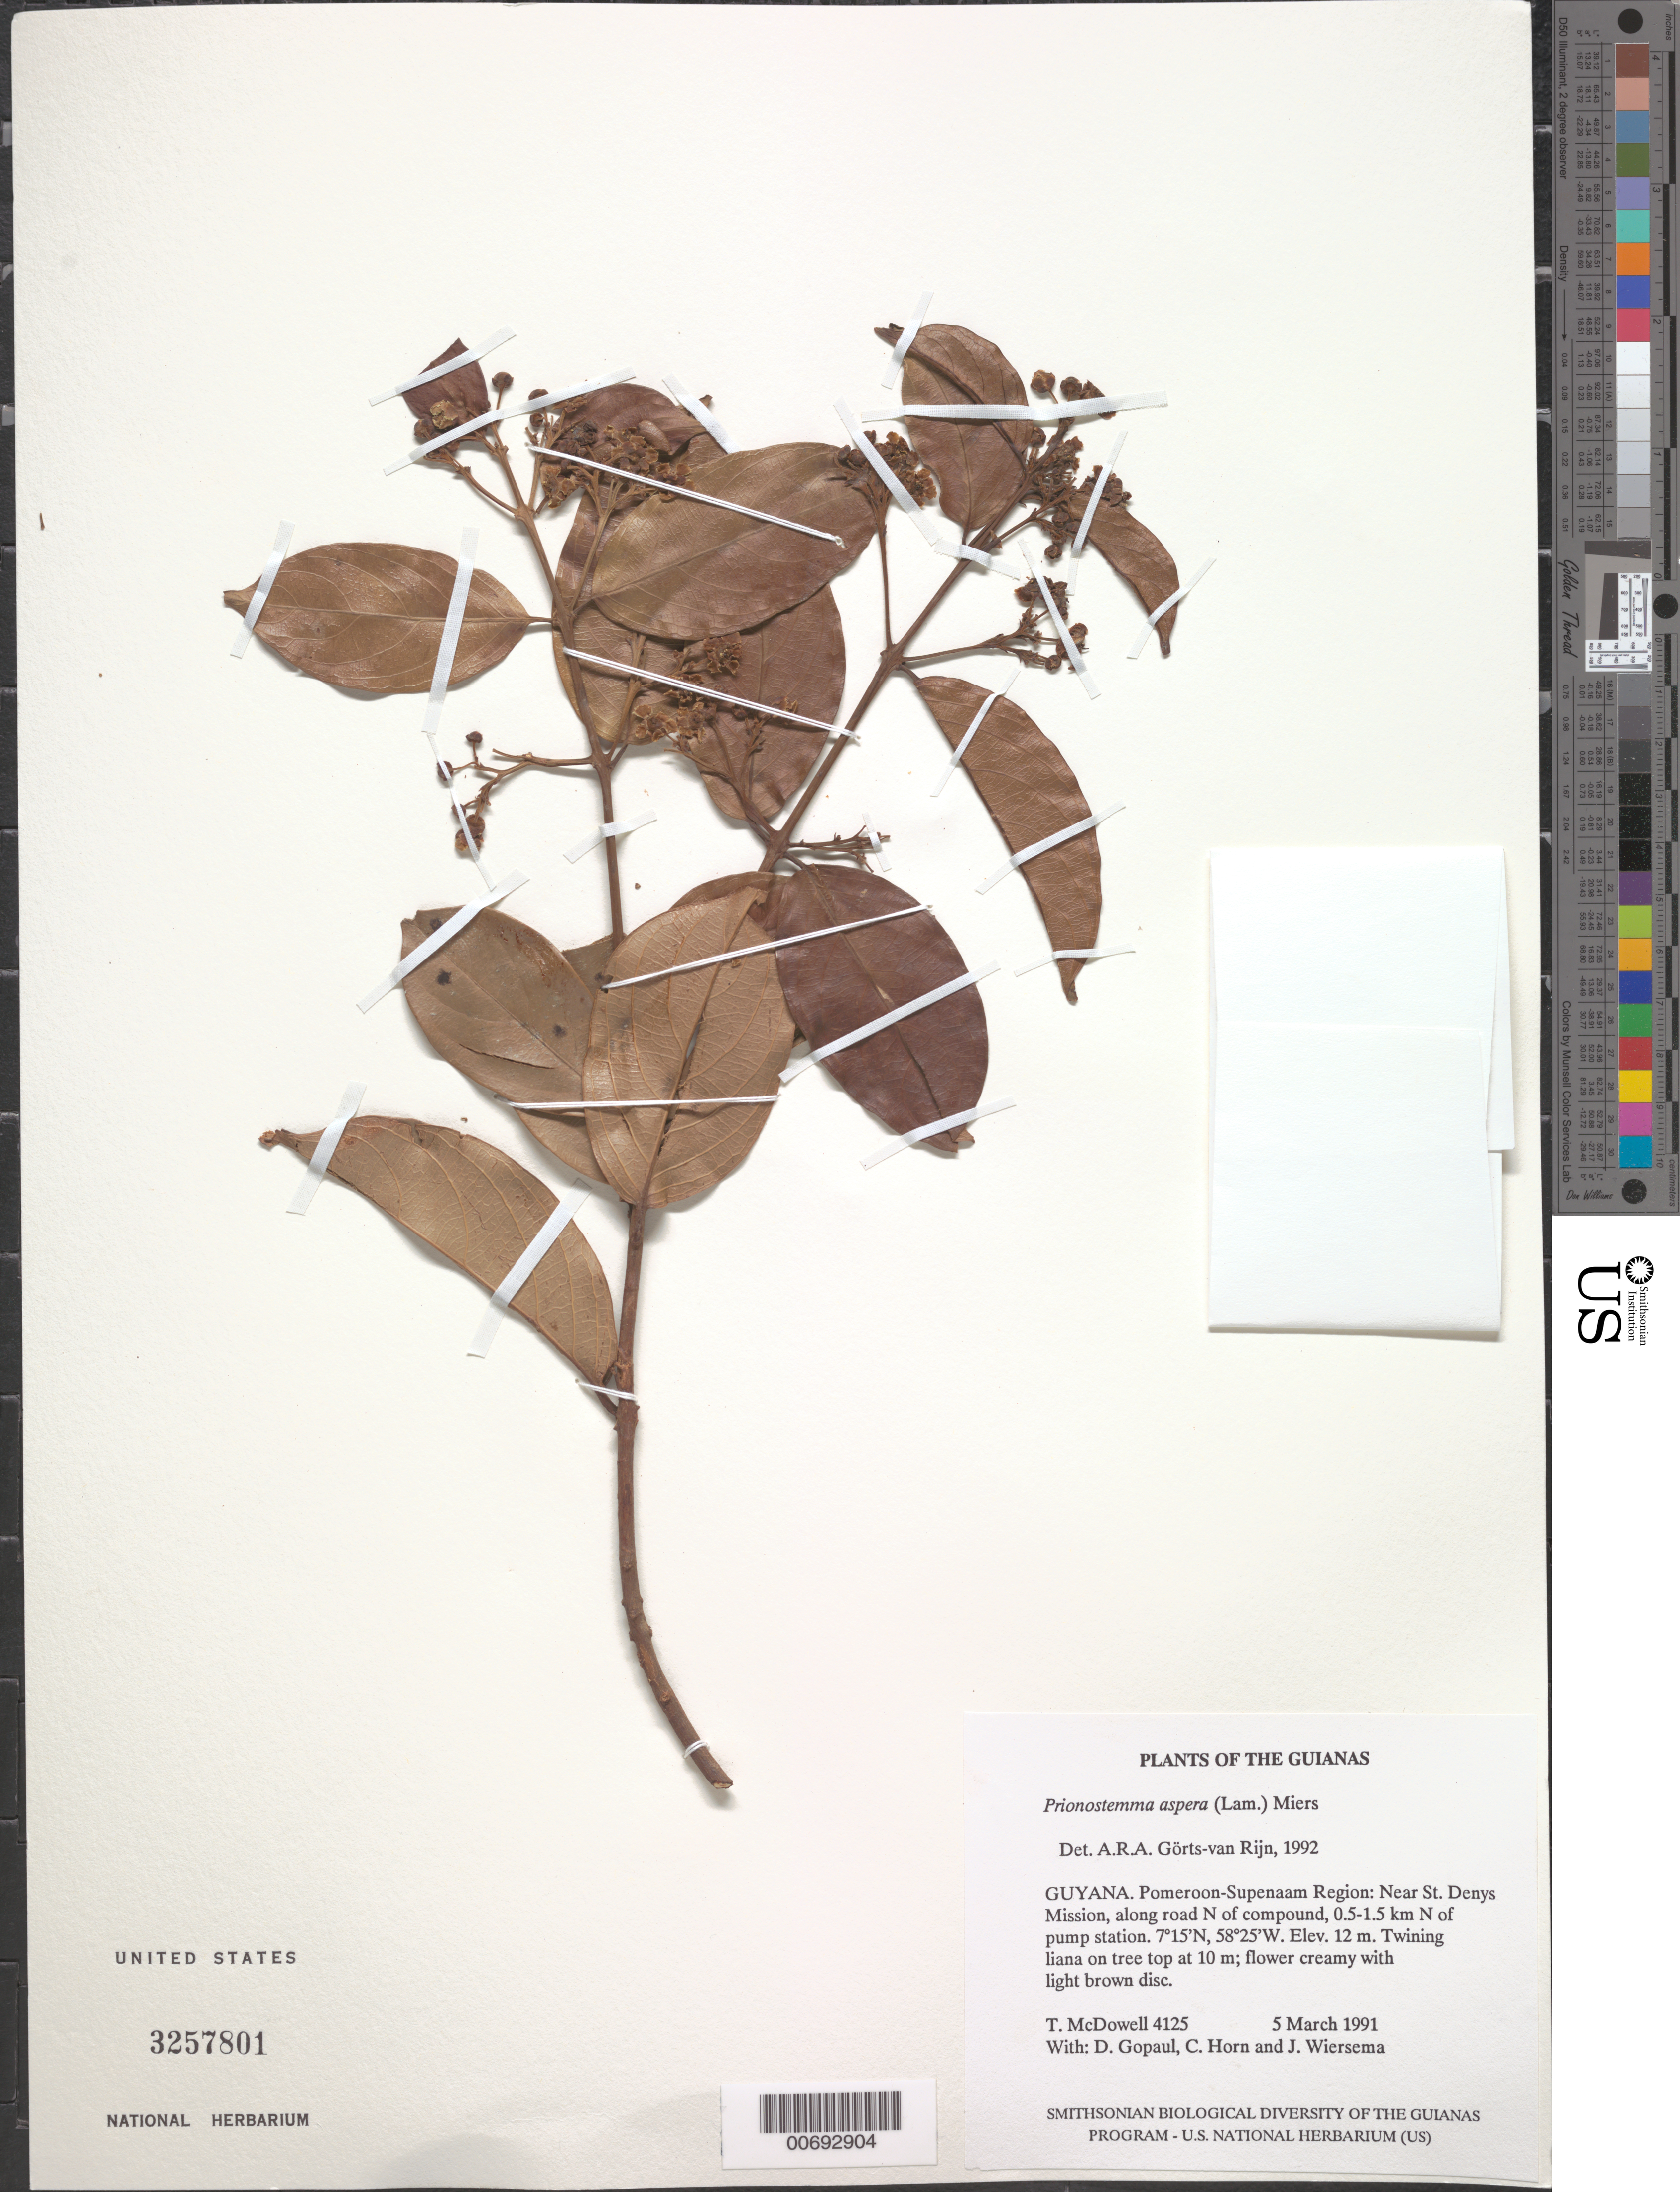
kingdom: Plantae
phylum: Tracheophyta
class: Magnoliopsida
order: Celastrales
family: Celastraceae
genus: Prionostemma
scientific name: Prionostemma aspera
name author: (Lam.) Miers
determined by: Görts-van Rijn, A. R. A.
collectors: T. McDowell, D. Gopaul, C. N. Horn & J. H. Wiersema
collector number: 4125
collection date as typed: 5 March 1991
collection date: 1991-03-05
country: Guyana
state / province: Pomeroon-Supenaam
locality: Near St. Denys Mission, along road N of compound, 0.5-1.5 km N of pump station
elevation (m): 12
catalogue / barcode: US 3257801